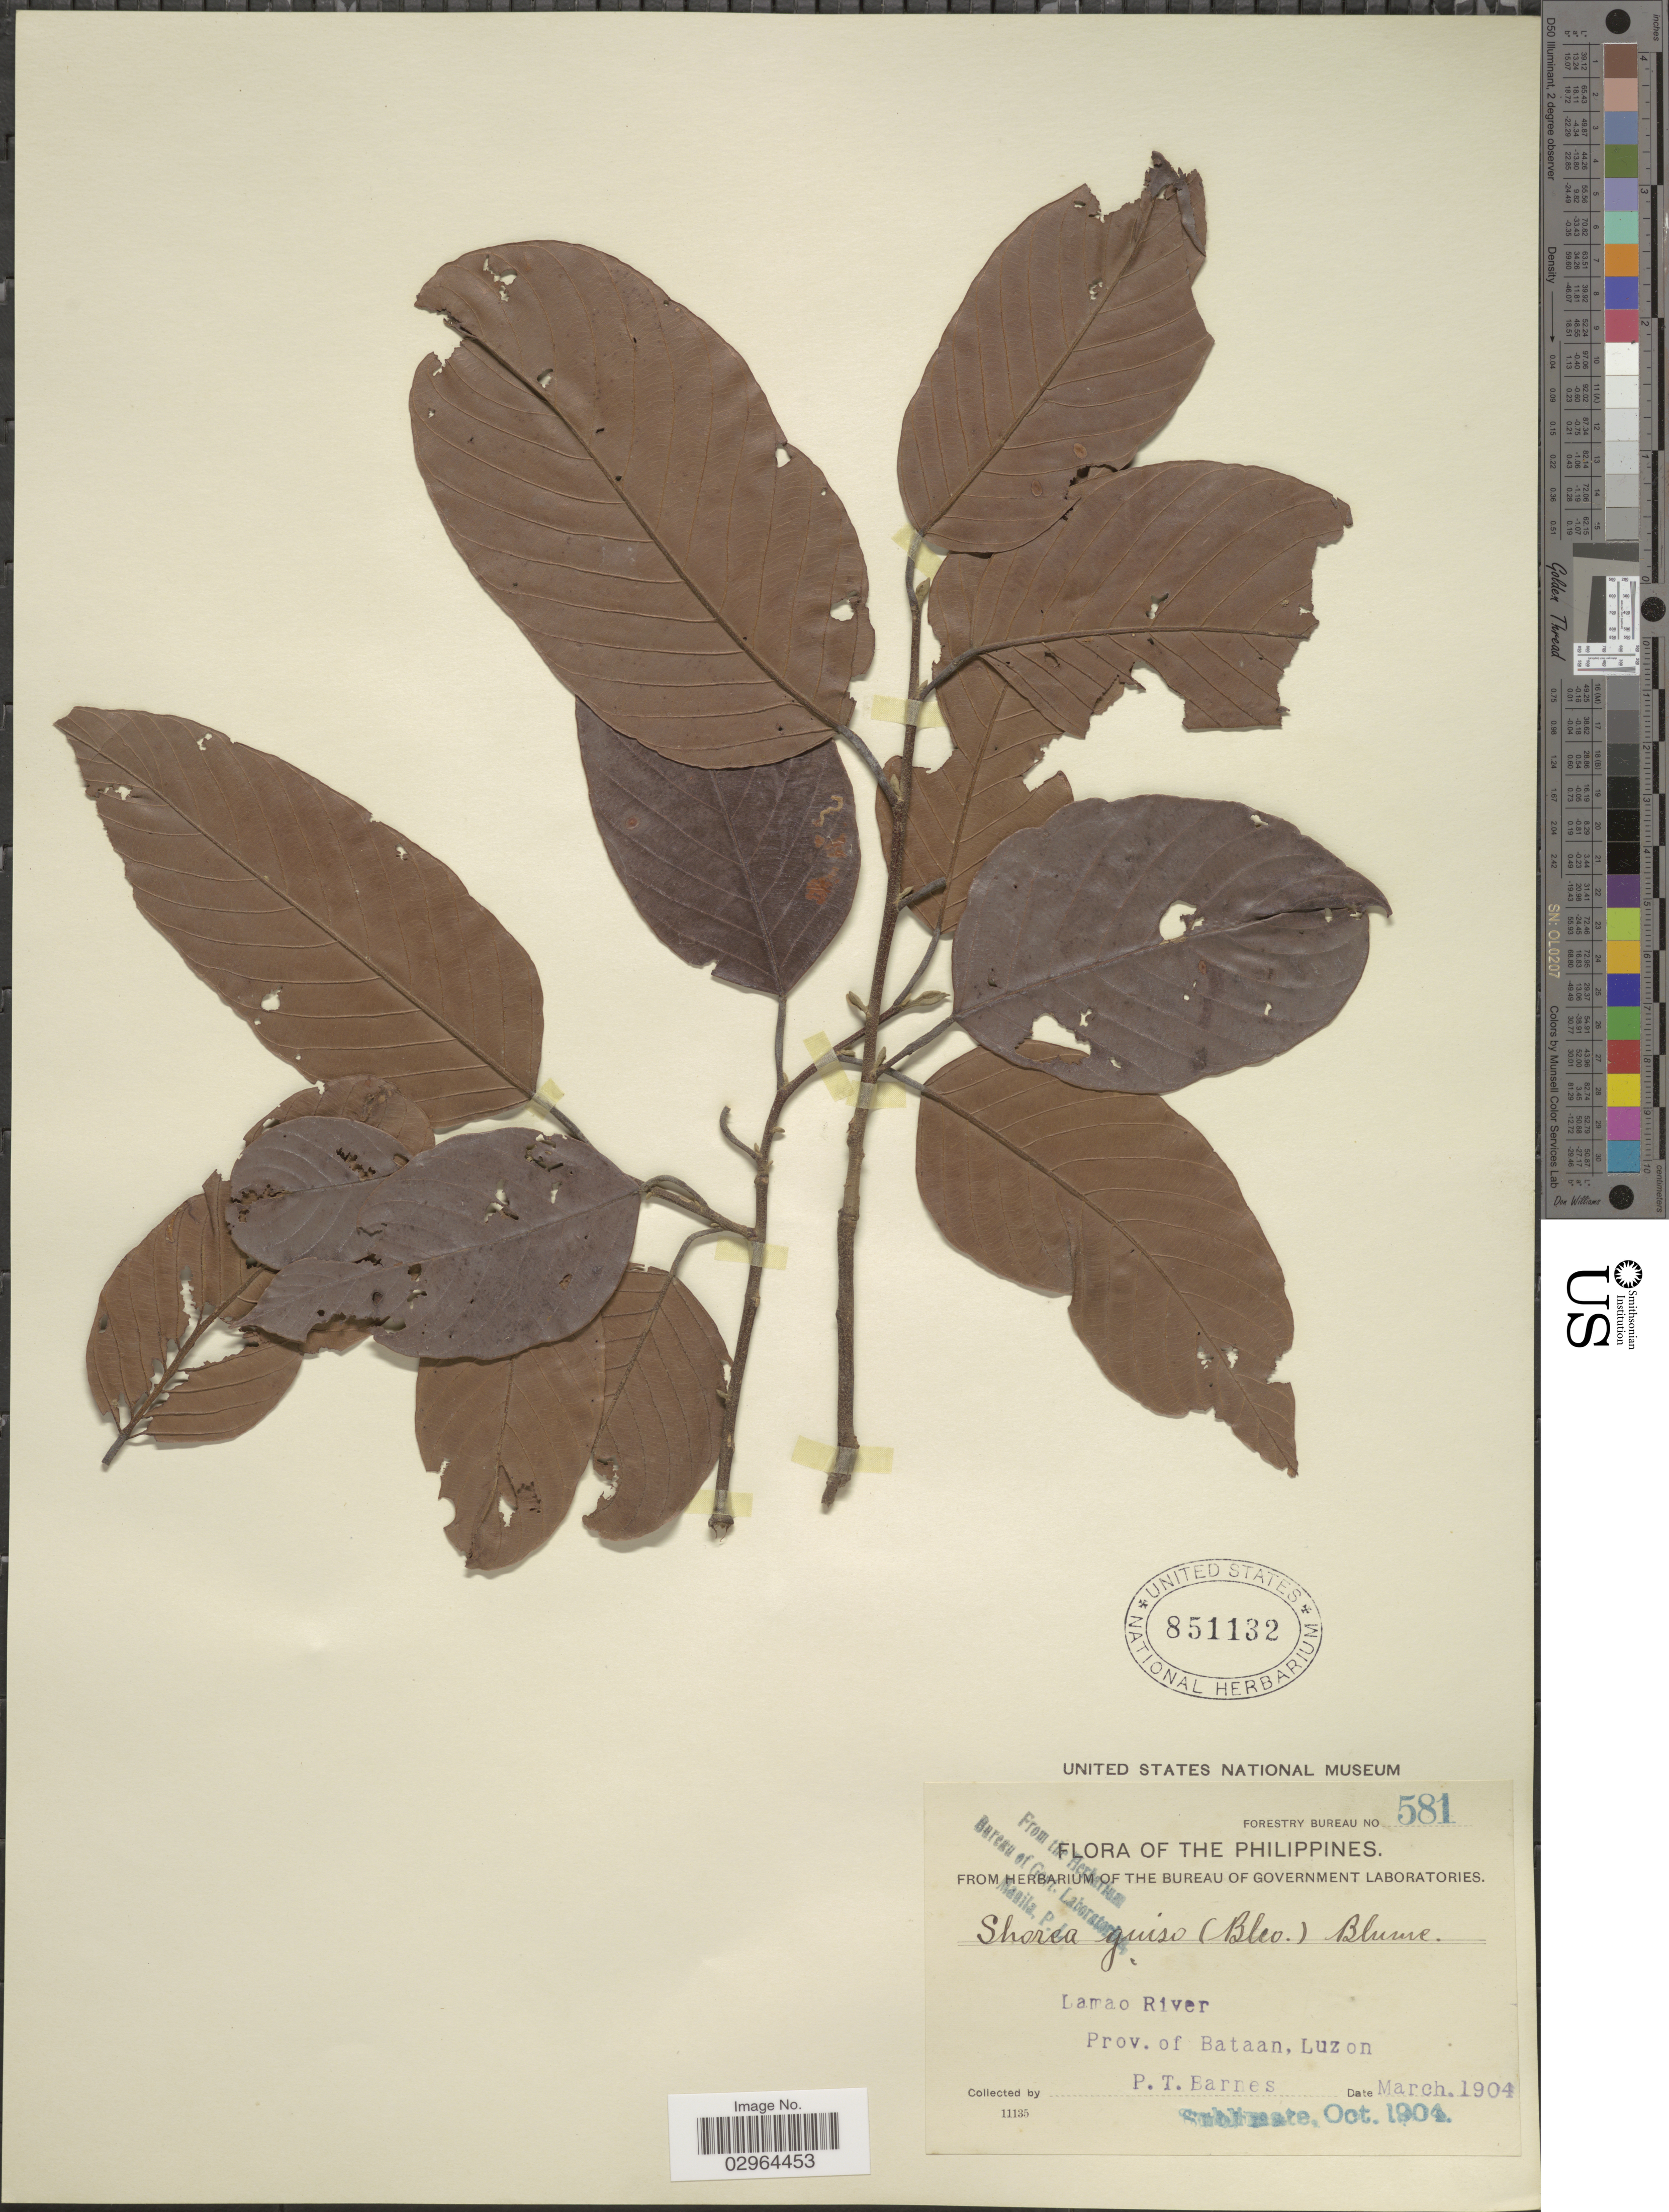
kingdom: Plantae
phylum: Tracheophyta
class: Magnoliopsida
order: Malvales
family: Dipterocarpaceae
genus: Shorea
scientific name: Shorea guiso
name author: (Blanco) Blume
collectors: P. Barnes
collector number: Forestry Bureau 581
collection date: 1904-03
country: Philippines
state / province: Central Luzon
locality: Lamao River, Prov. of Bataan, Luzon.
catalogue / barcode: US 851132